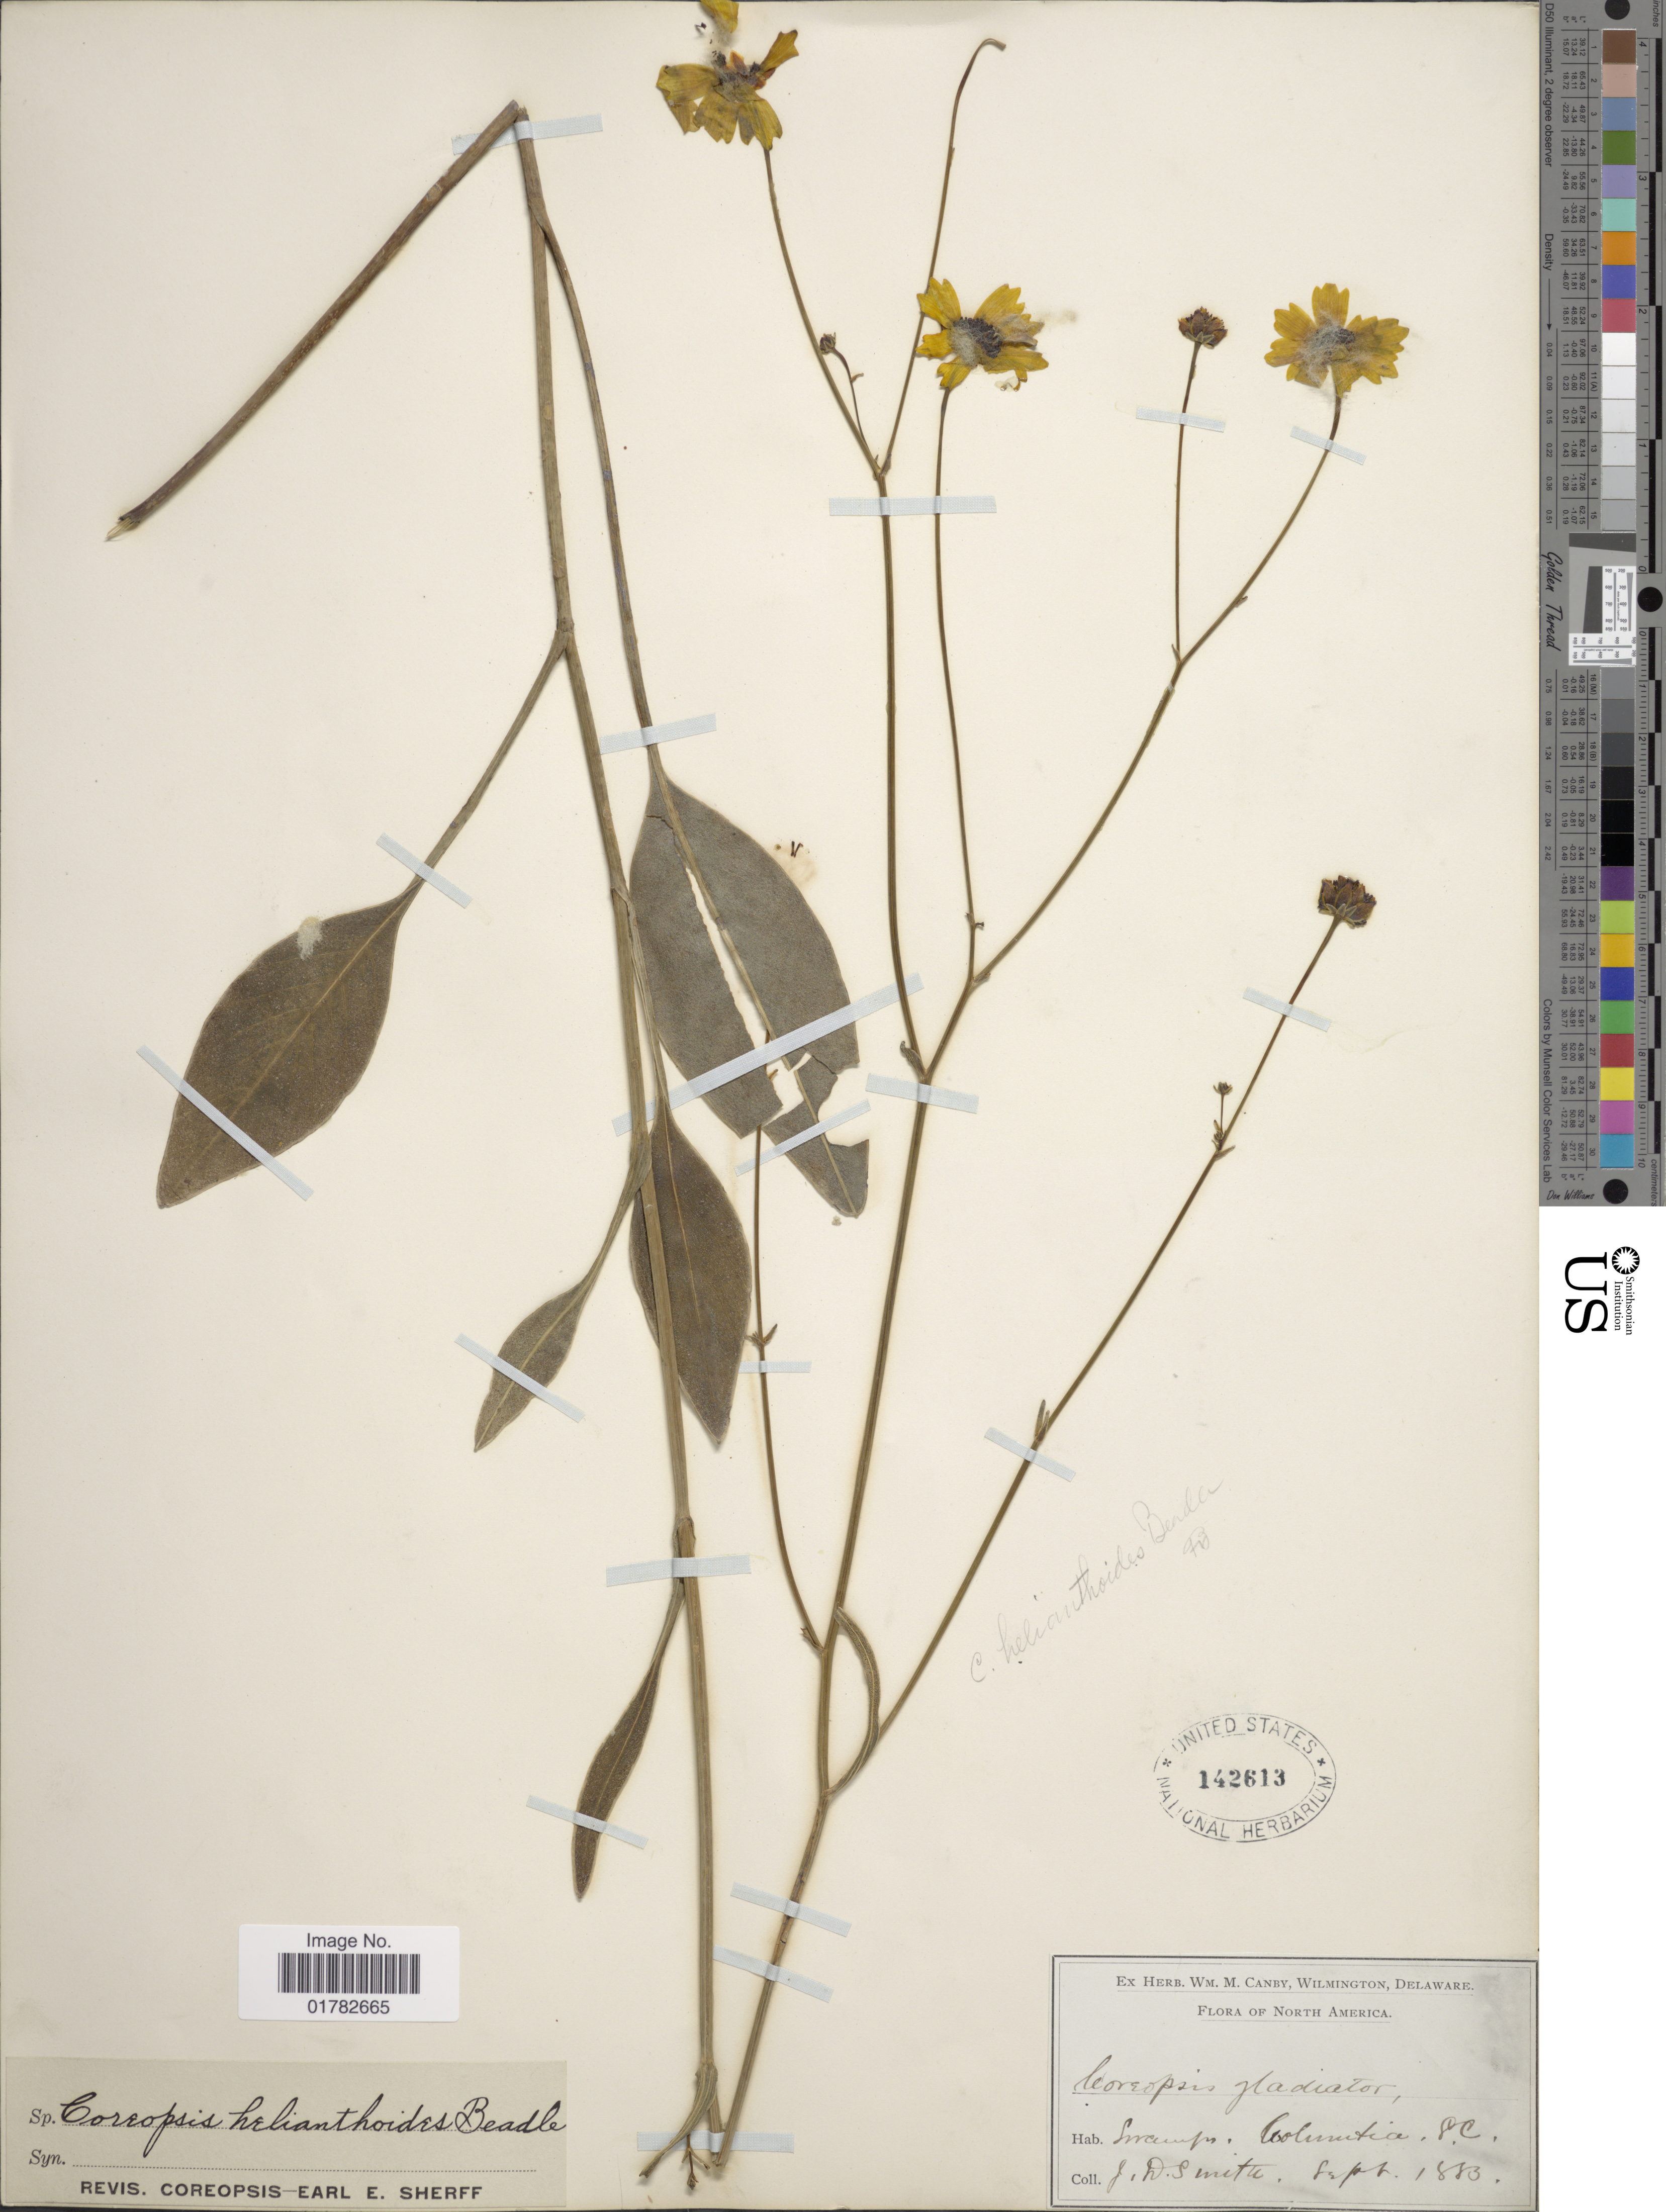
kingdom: Plantae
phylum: Tracheophyta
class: Magnoliopsida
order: Asterales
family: Asteraceae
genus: Coreopsis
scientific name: Coreopsis helianthoides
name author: Beadle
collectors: J. D. Smith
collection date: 1883-09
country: United States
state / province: North Carolina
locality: Swamps, Columbia, North America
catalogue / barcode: US 142613